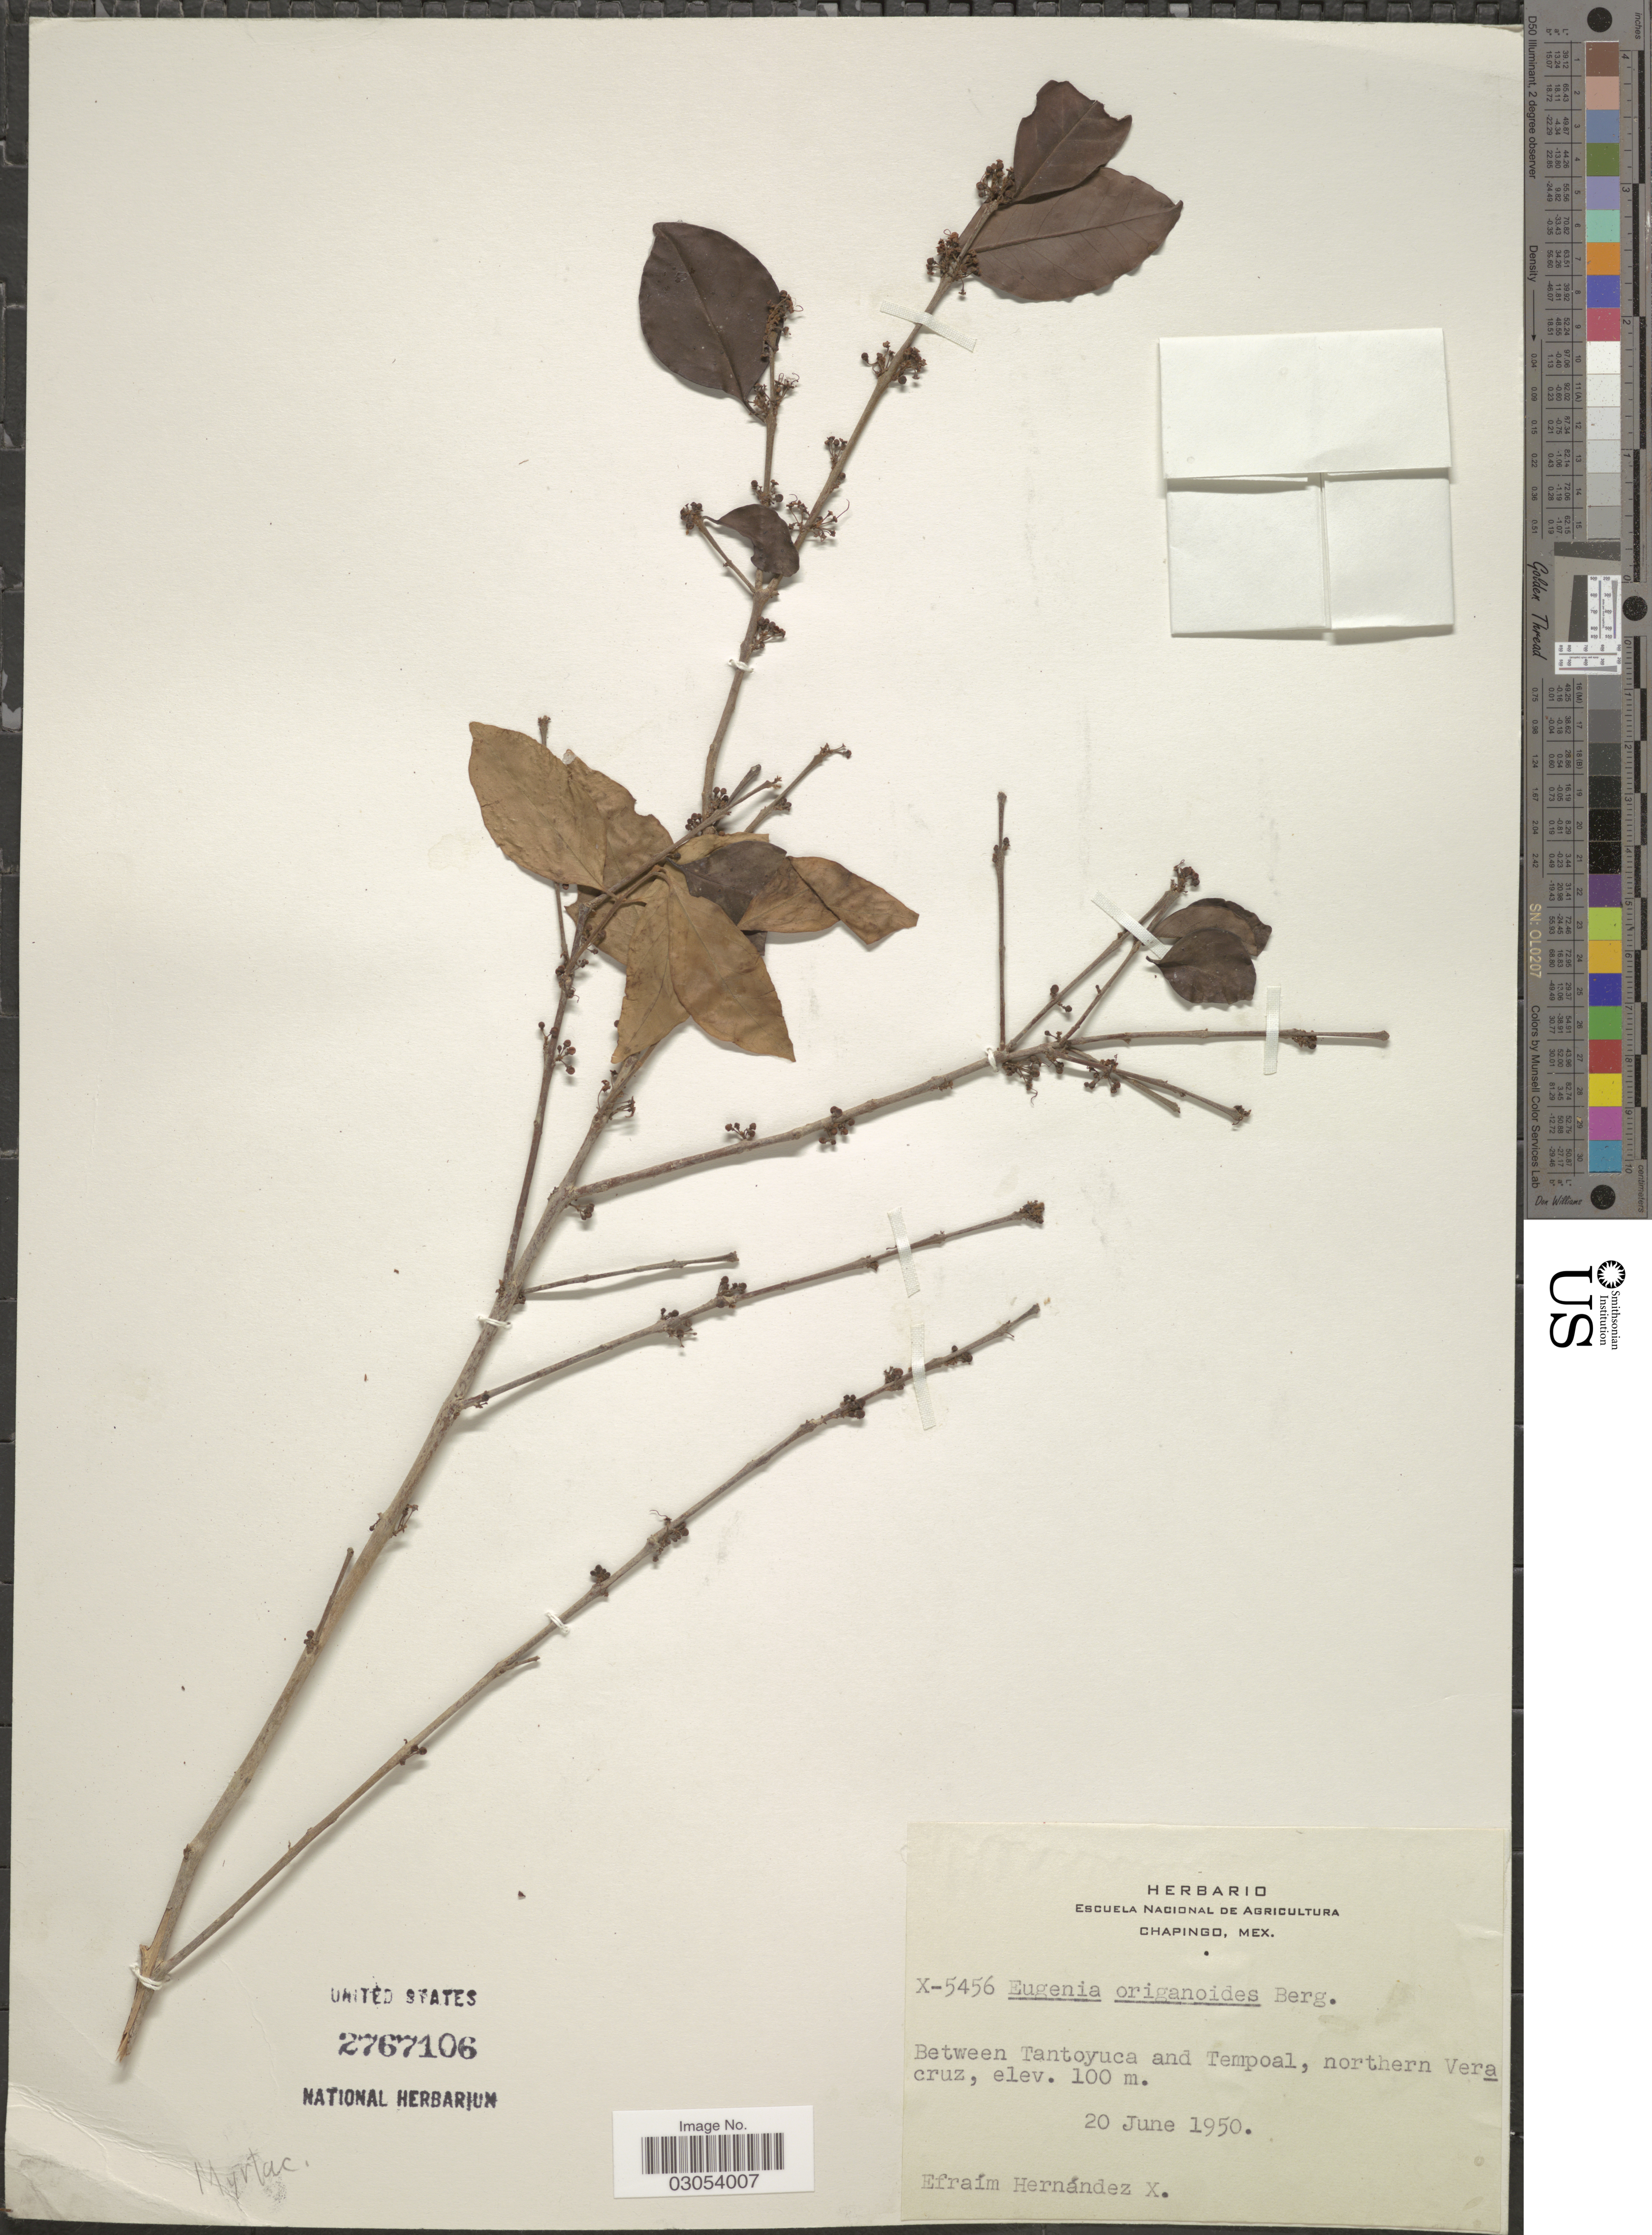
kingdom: Plantae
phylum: Tracheophyta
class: Magnoliopsida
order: Myrtales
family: Myrtaceae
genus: Eugenia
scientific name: Eugenia origanoides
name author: O. Berg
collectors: E. Hernandez X.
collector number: X-5456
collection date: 1950-06-20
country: Mexico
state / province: Veracruz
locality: Between Tantoyuca and Tempoal, northern Veracruz.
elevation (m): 100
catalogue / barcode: US 2767106